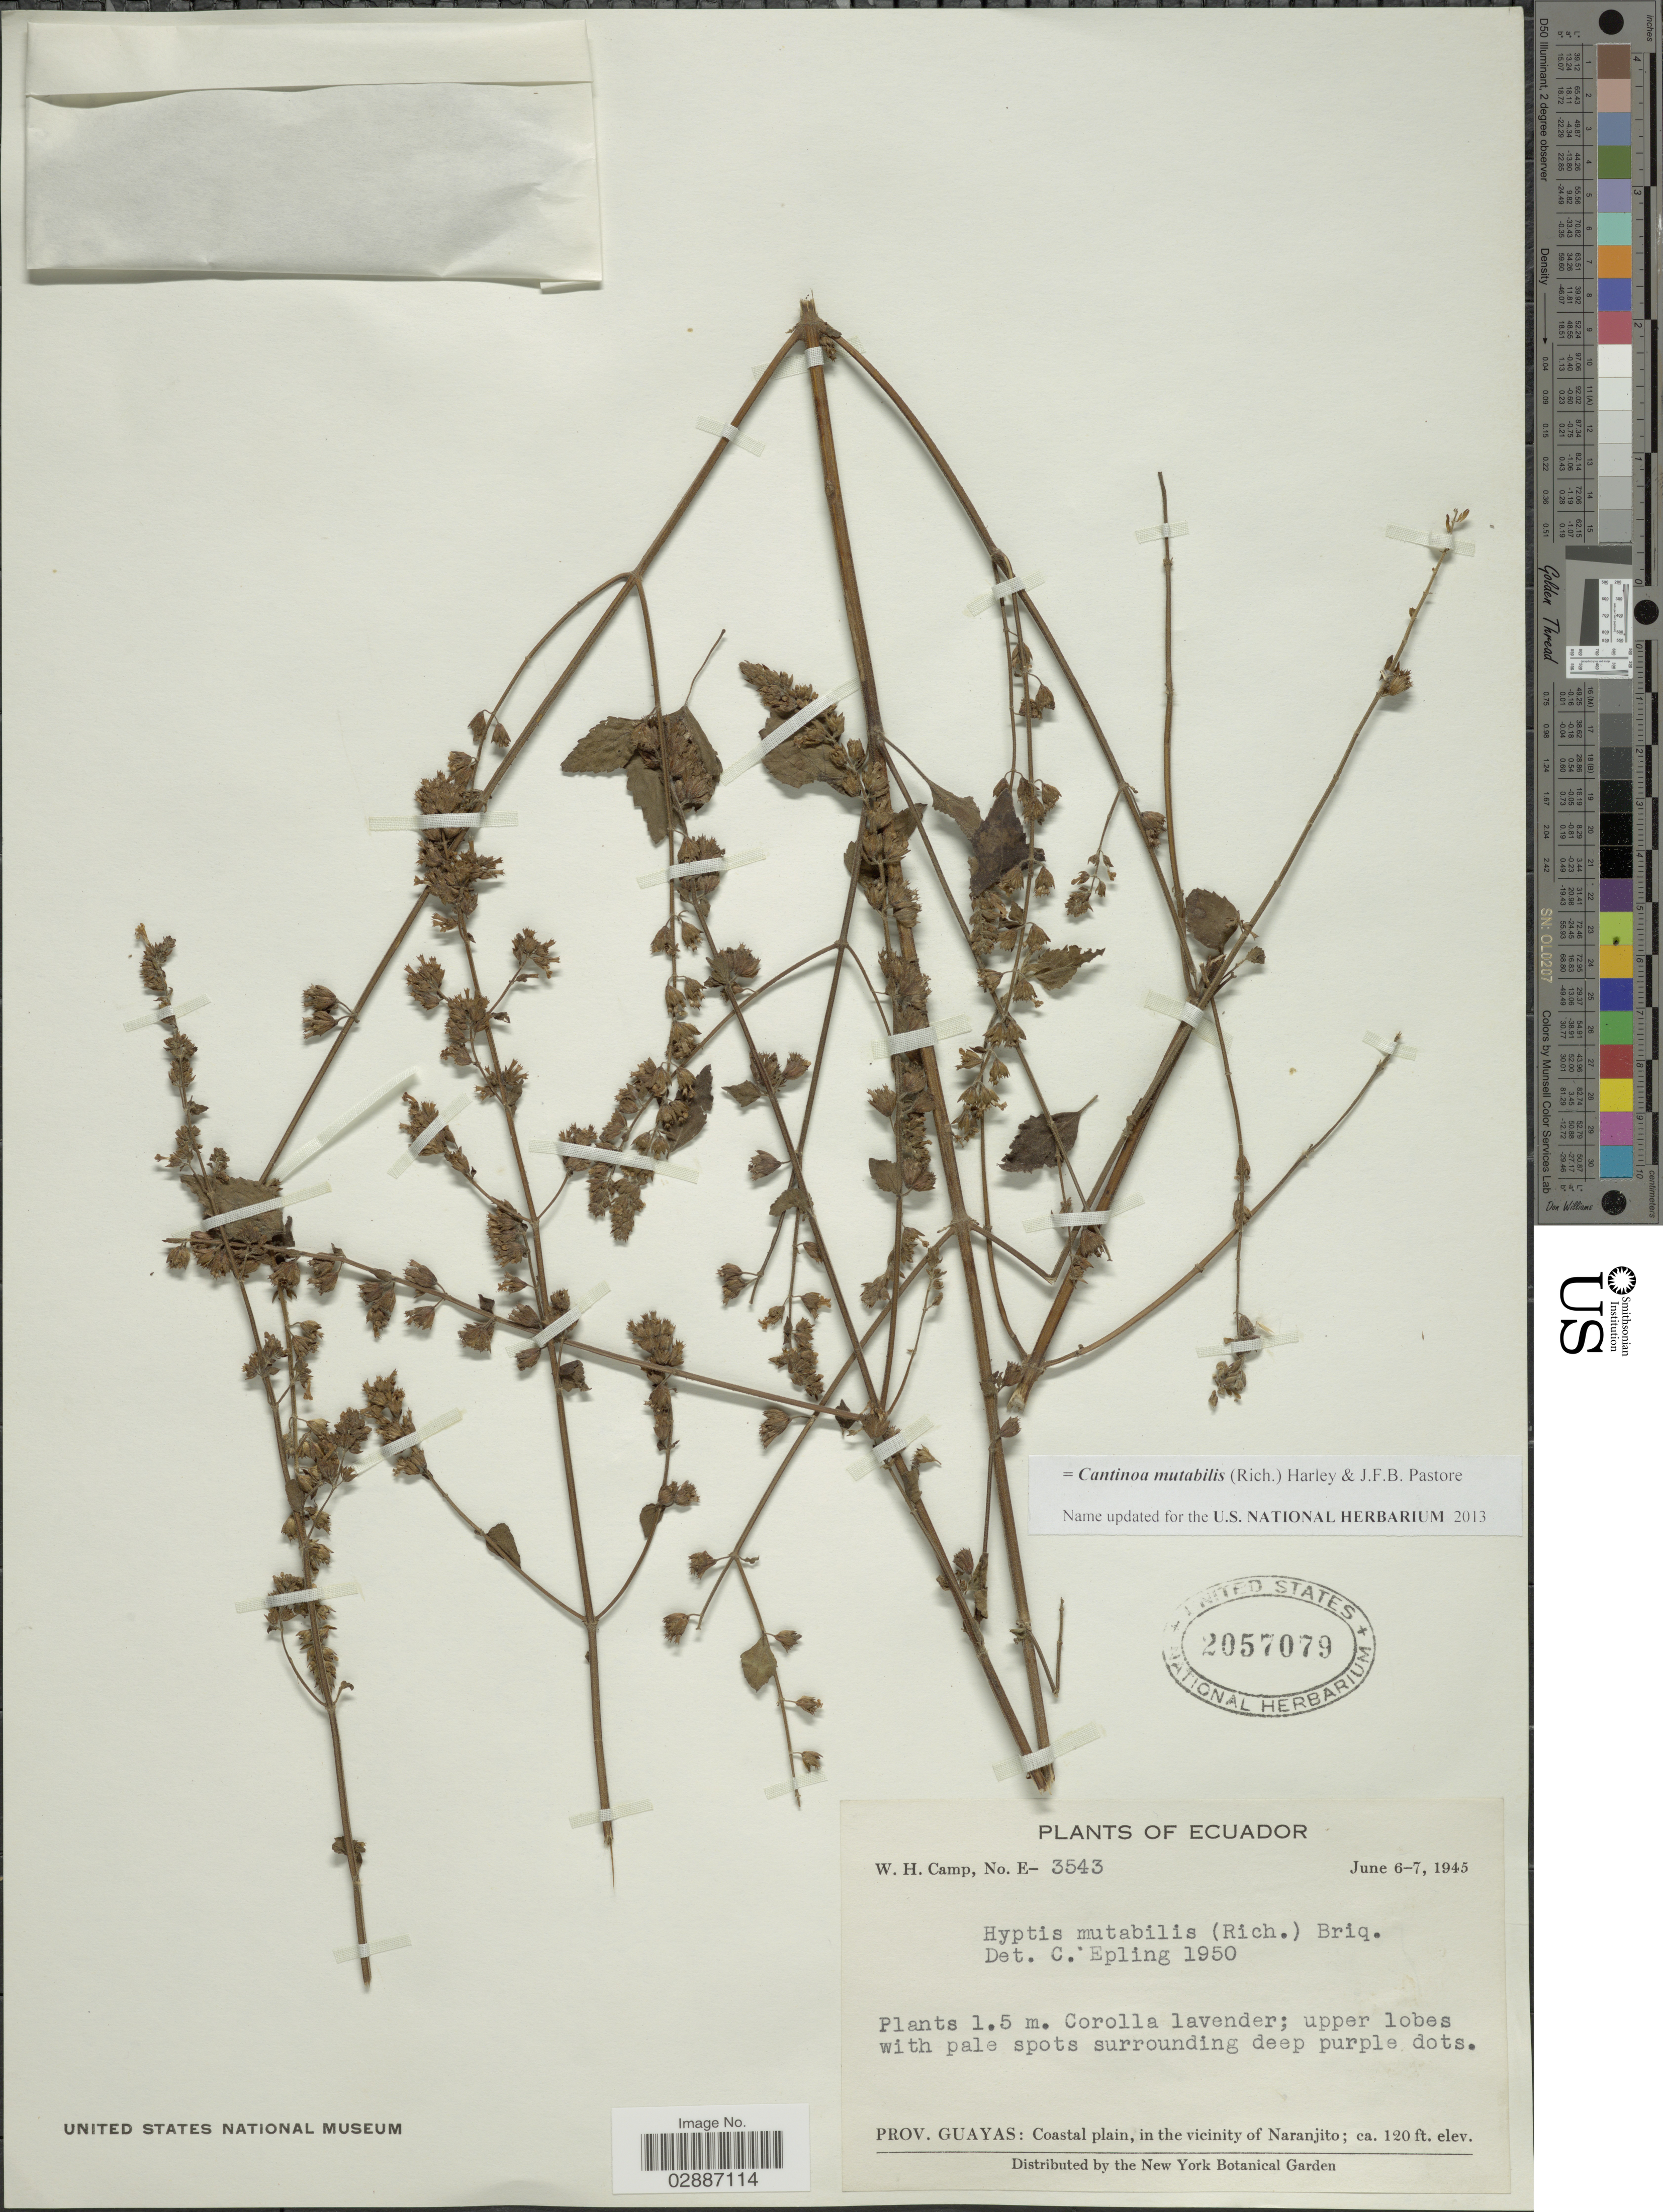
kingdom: Plantae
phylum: Tracheophyta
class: Magnoliopsida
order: Lamiales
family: Lamiaceae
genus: Cantinoa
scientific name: Cantinoa mutabilis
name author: (Epling) Harley & J.F.B. Pastore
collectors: W. H. Camp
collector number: E-3543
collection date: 1945-06-06/1945-06-07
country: Ecuador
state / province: Guayas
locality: Coastal plain, in the vicinity of Naranjito.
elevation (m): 37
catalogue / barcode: US 2057079